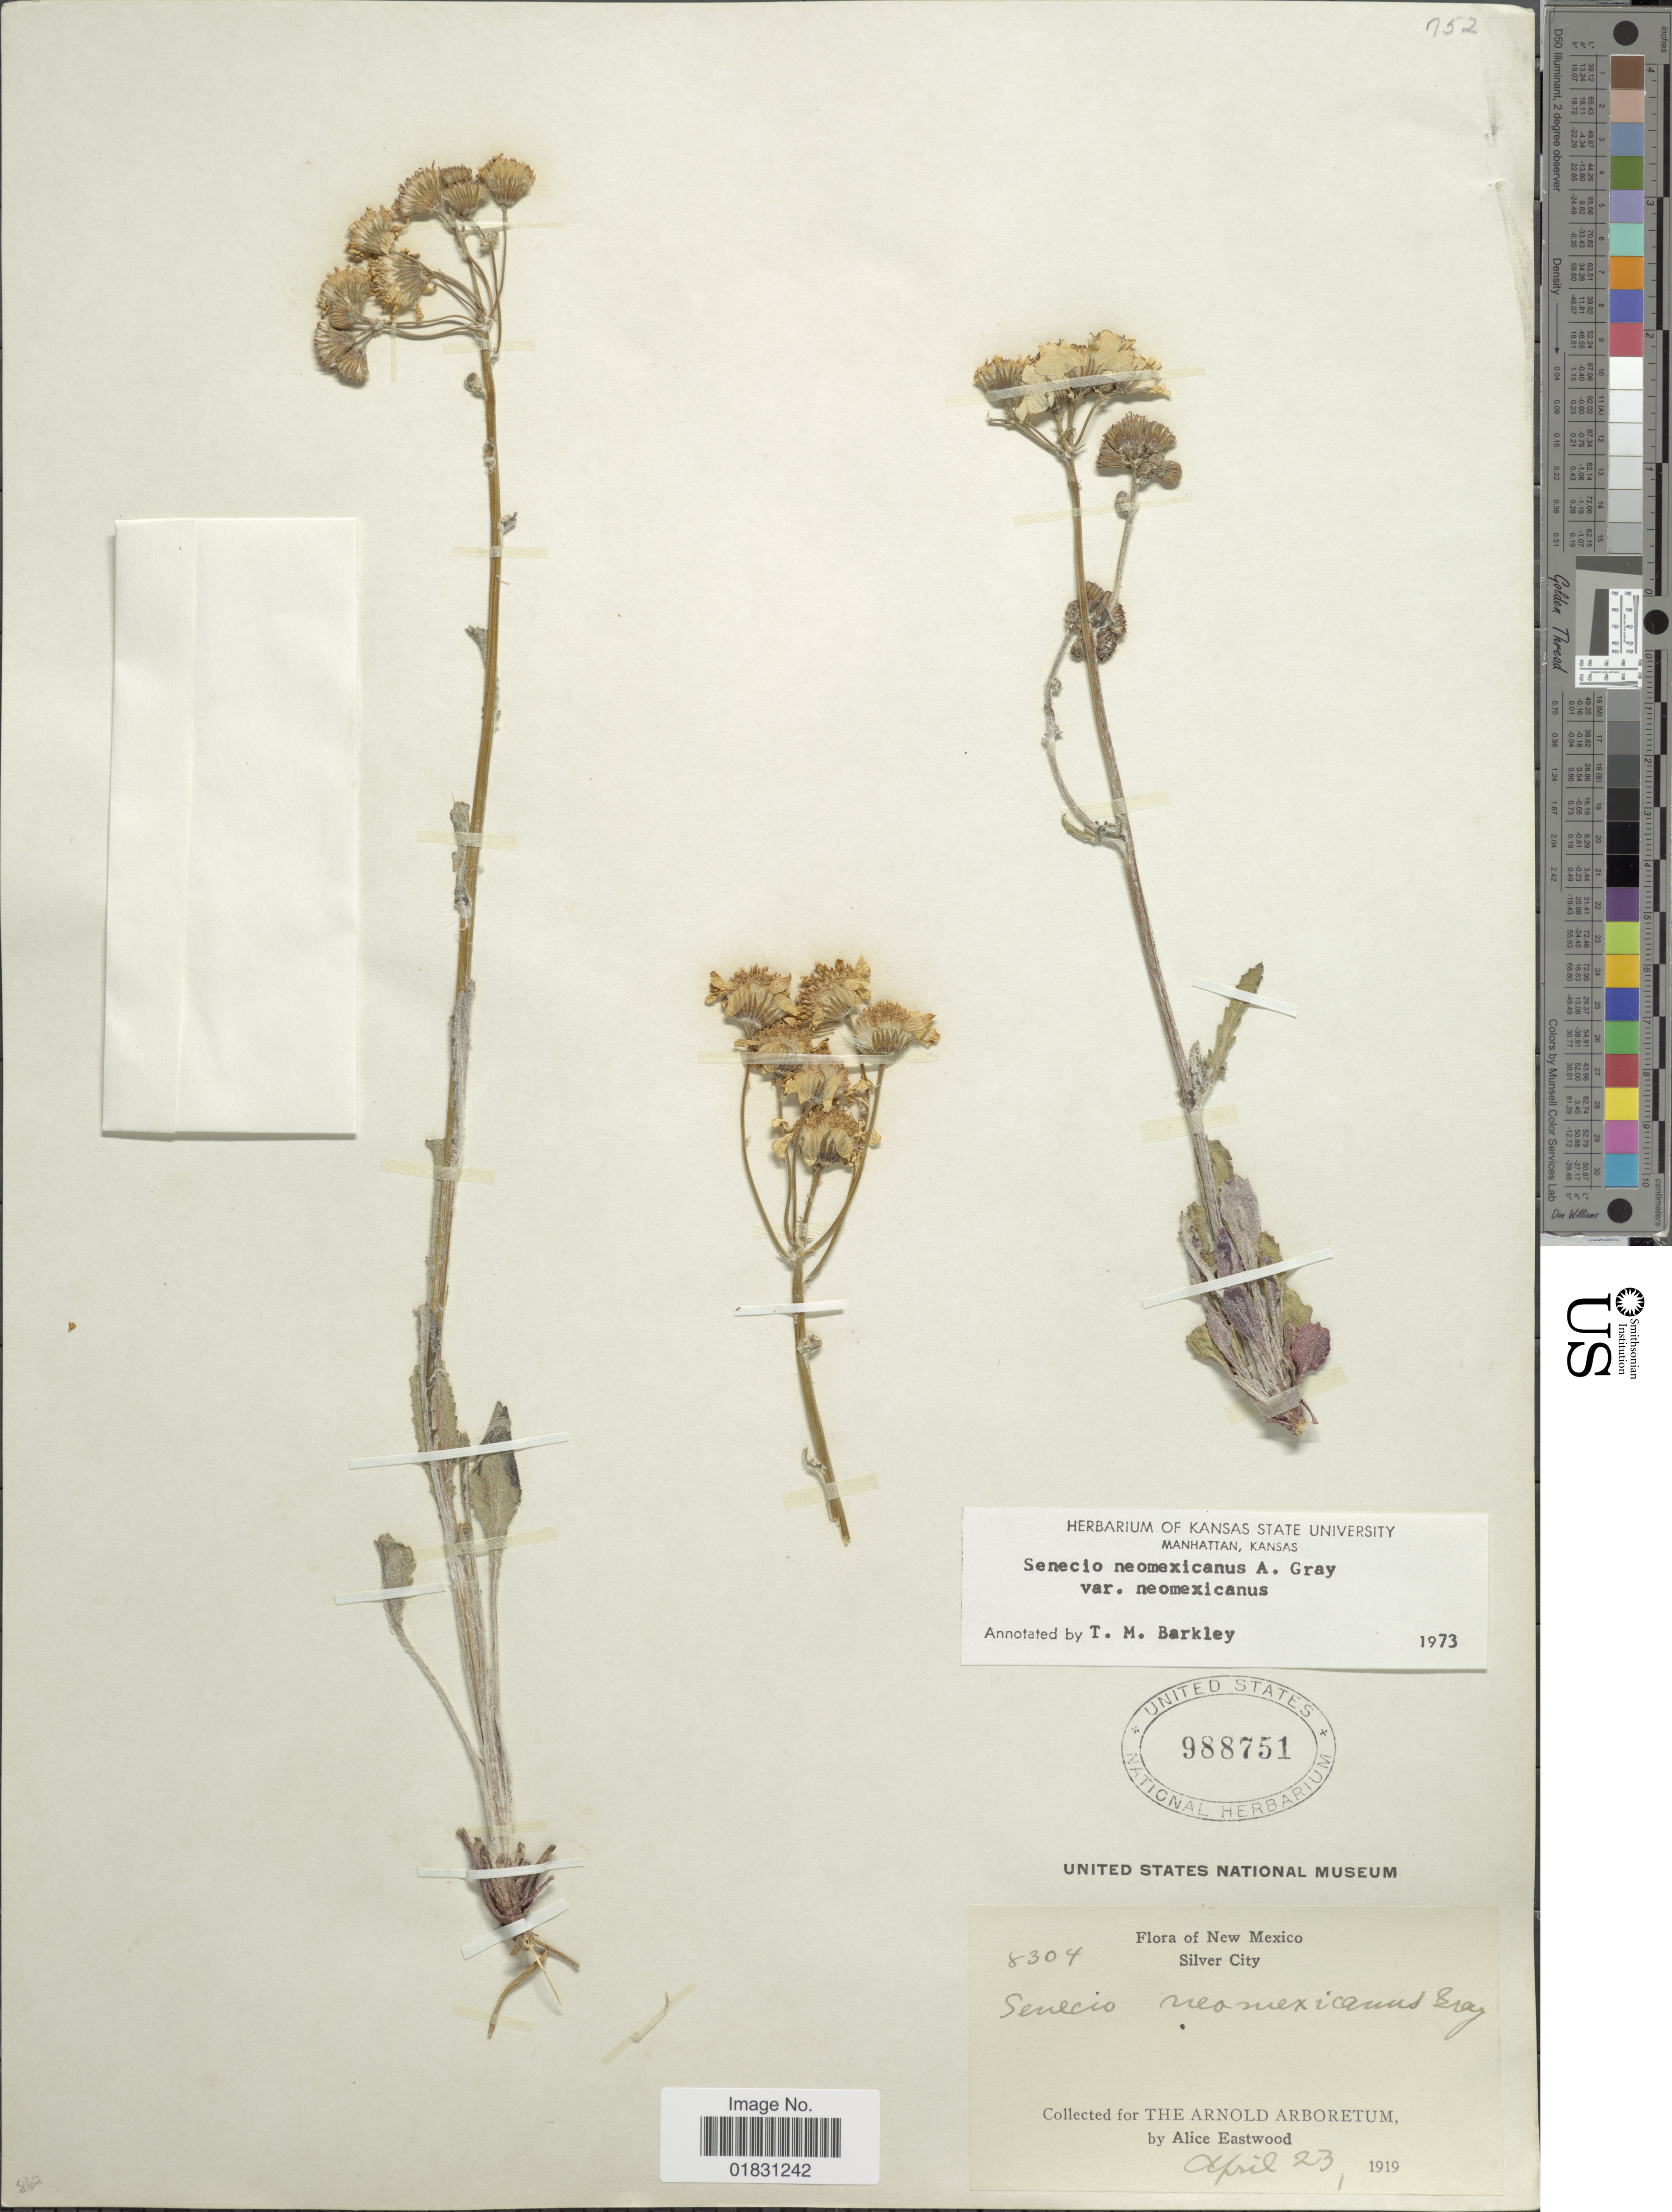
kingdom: Plantae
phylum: Tracheophyta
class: Magnoliopsida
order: Asterales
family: Asteraceae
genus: Packera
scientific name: Packera neomexicana var. neomexicana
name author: (A. Gray) W.A. Weber & Á. Löve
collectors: A. Eastwood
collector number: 8304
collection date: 1919-04-23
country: United States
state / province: New Mexico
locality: Silver City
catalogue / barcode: US 988751